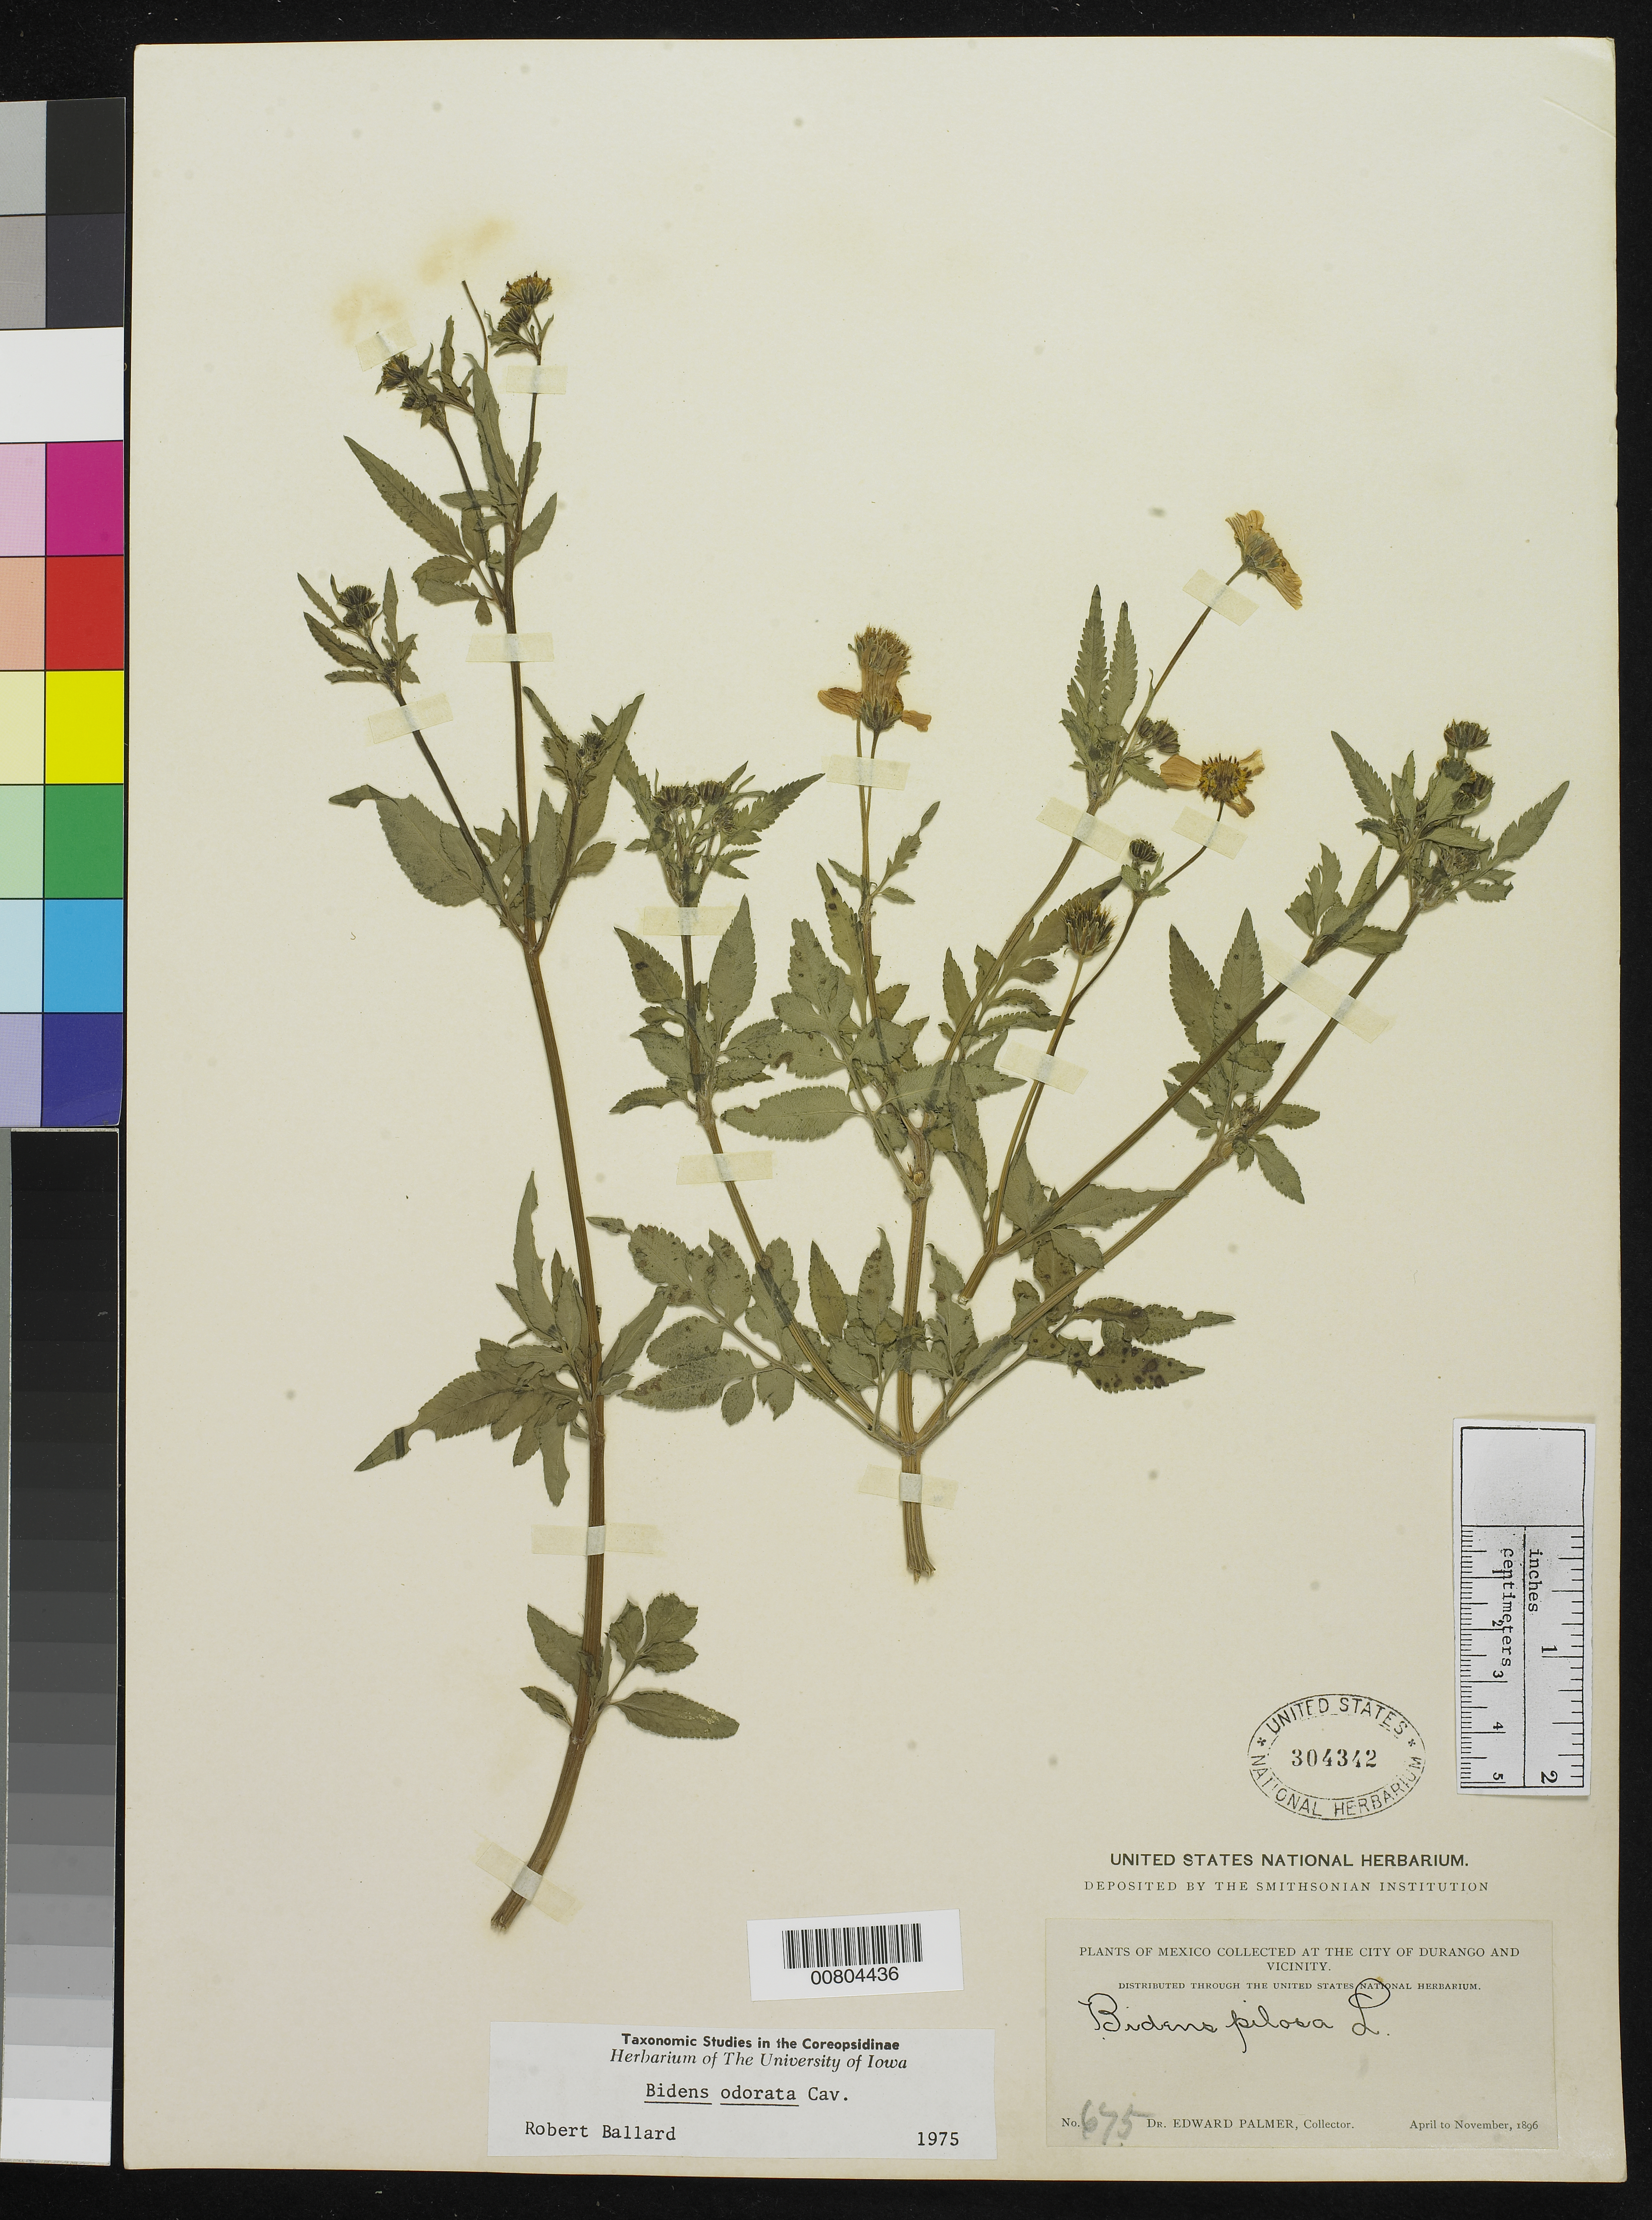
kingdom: Plantae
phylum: Tracheophyta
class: Magnoliopsida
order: Asterales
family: Asteraceae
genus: Bidens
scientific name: Bidens odorata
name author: Cav.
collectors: E. Palmer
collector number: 675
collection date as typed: Apr 1896 to -- Nov 1896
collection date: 1896-04/1896-11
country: Mexico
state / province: Durango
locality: City of Durango and vicinity.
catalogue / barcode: US 304342